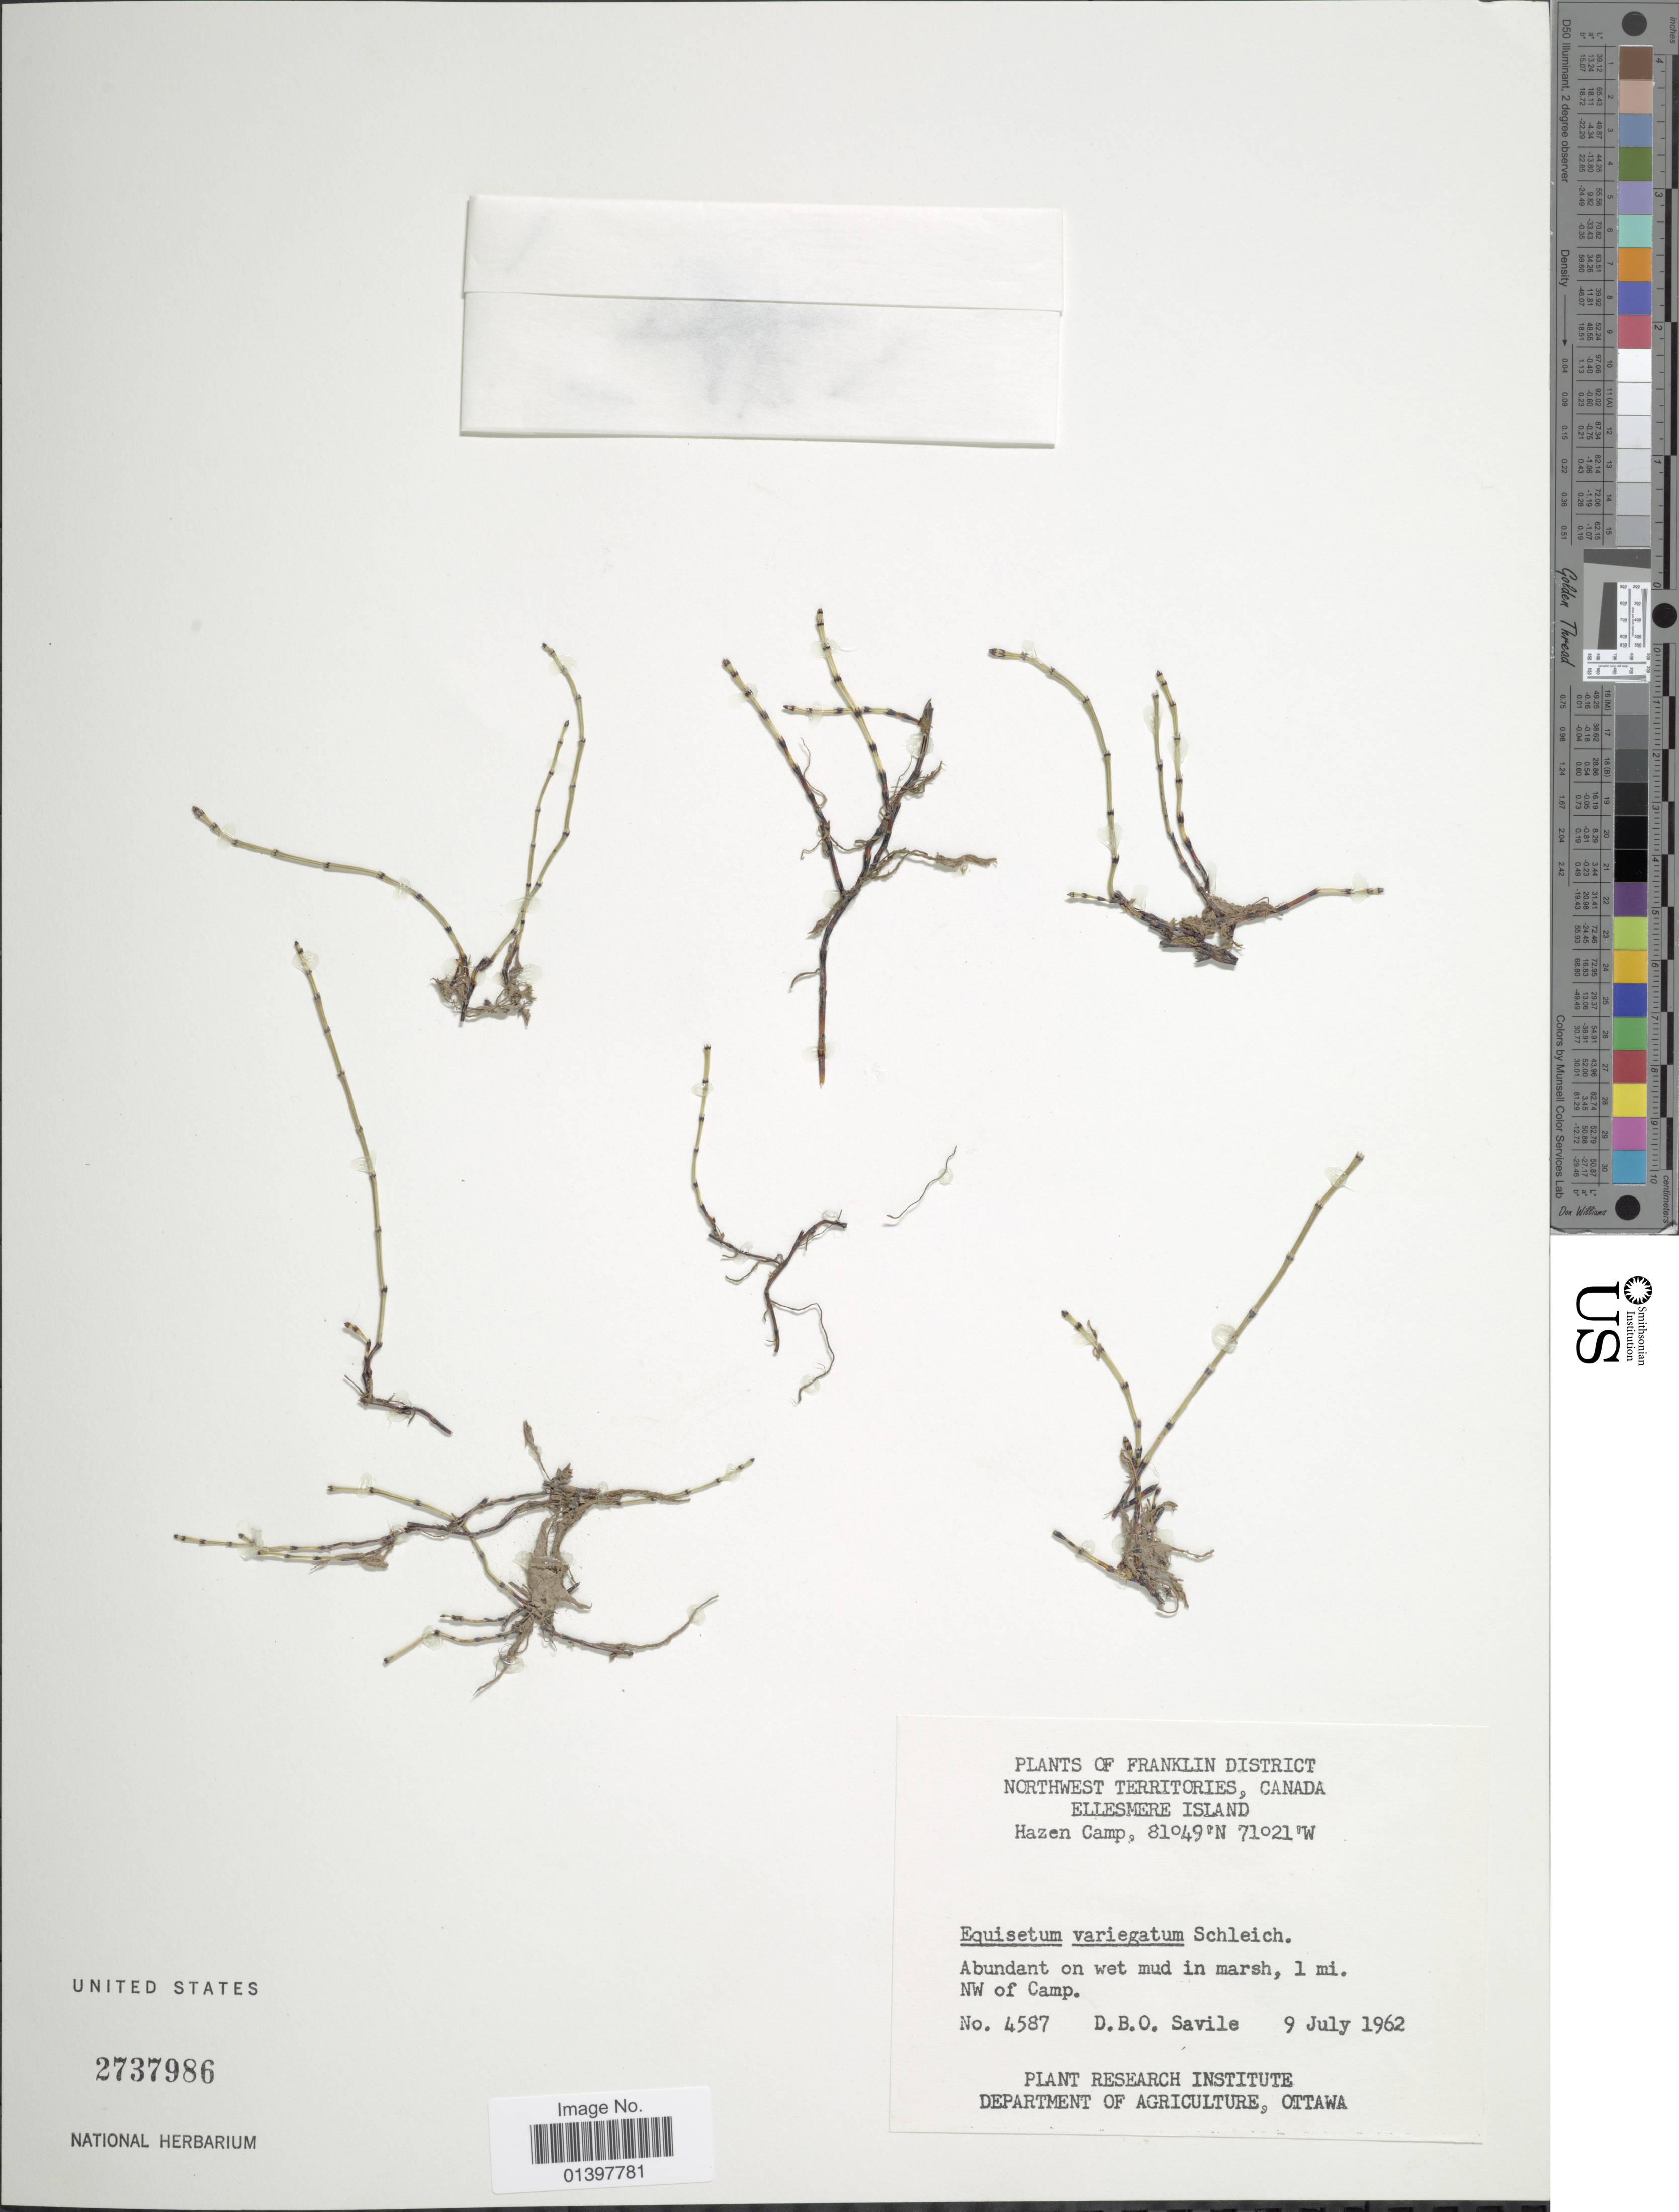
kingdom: Plantae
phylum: Tracheophyta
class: Polypodiopsida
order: Equisetales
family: Equisetaceae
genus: Equisetum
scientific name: Equisetum variegatum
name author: Schleich. ex F. Weber & D. Mohr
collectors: D. Savile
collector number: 4587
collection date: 1962-07-09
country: Canada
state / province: Northwest Territories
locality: Franklin District, Ellesmere Island, Hazen Camp, abundant on wet mud in marsh, 1 mi. NW of Camp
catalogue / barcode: US 2737986